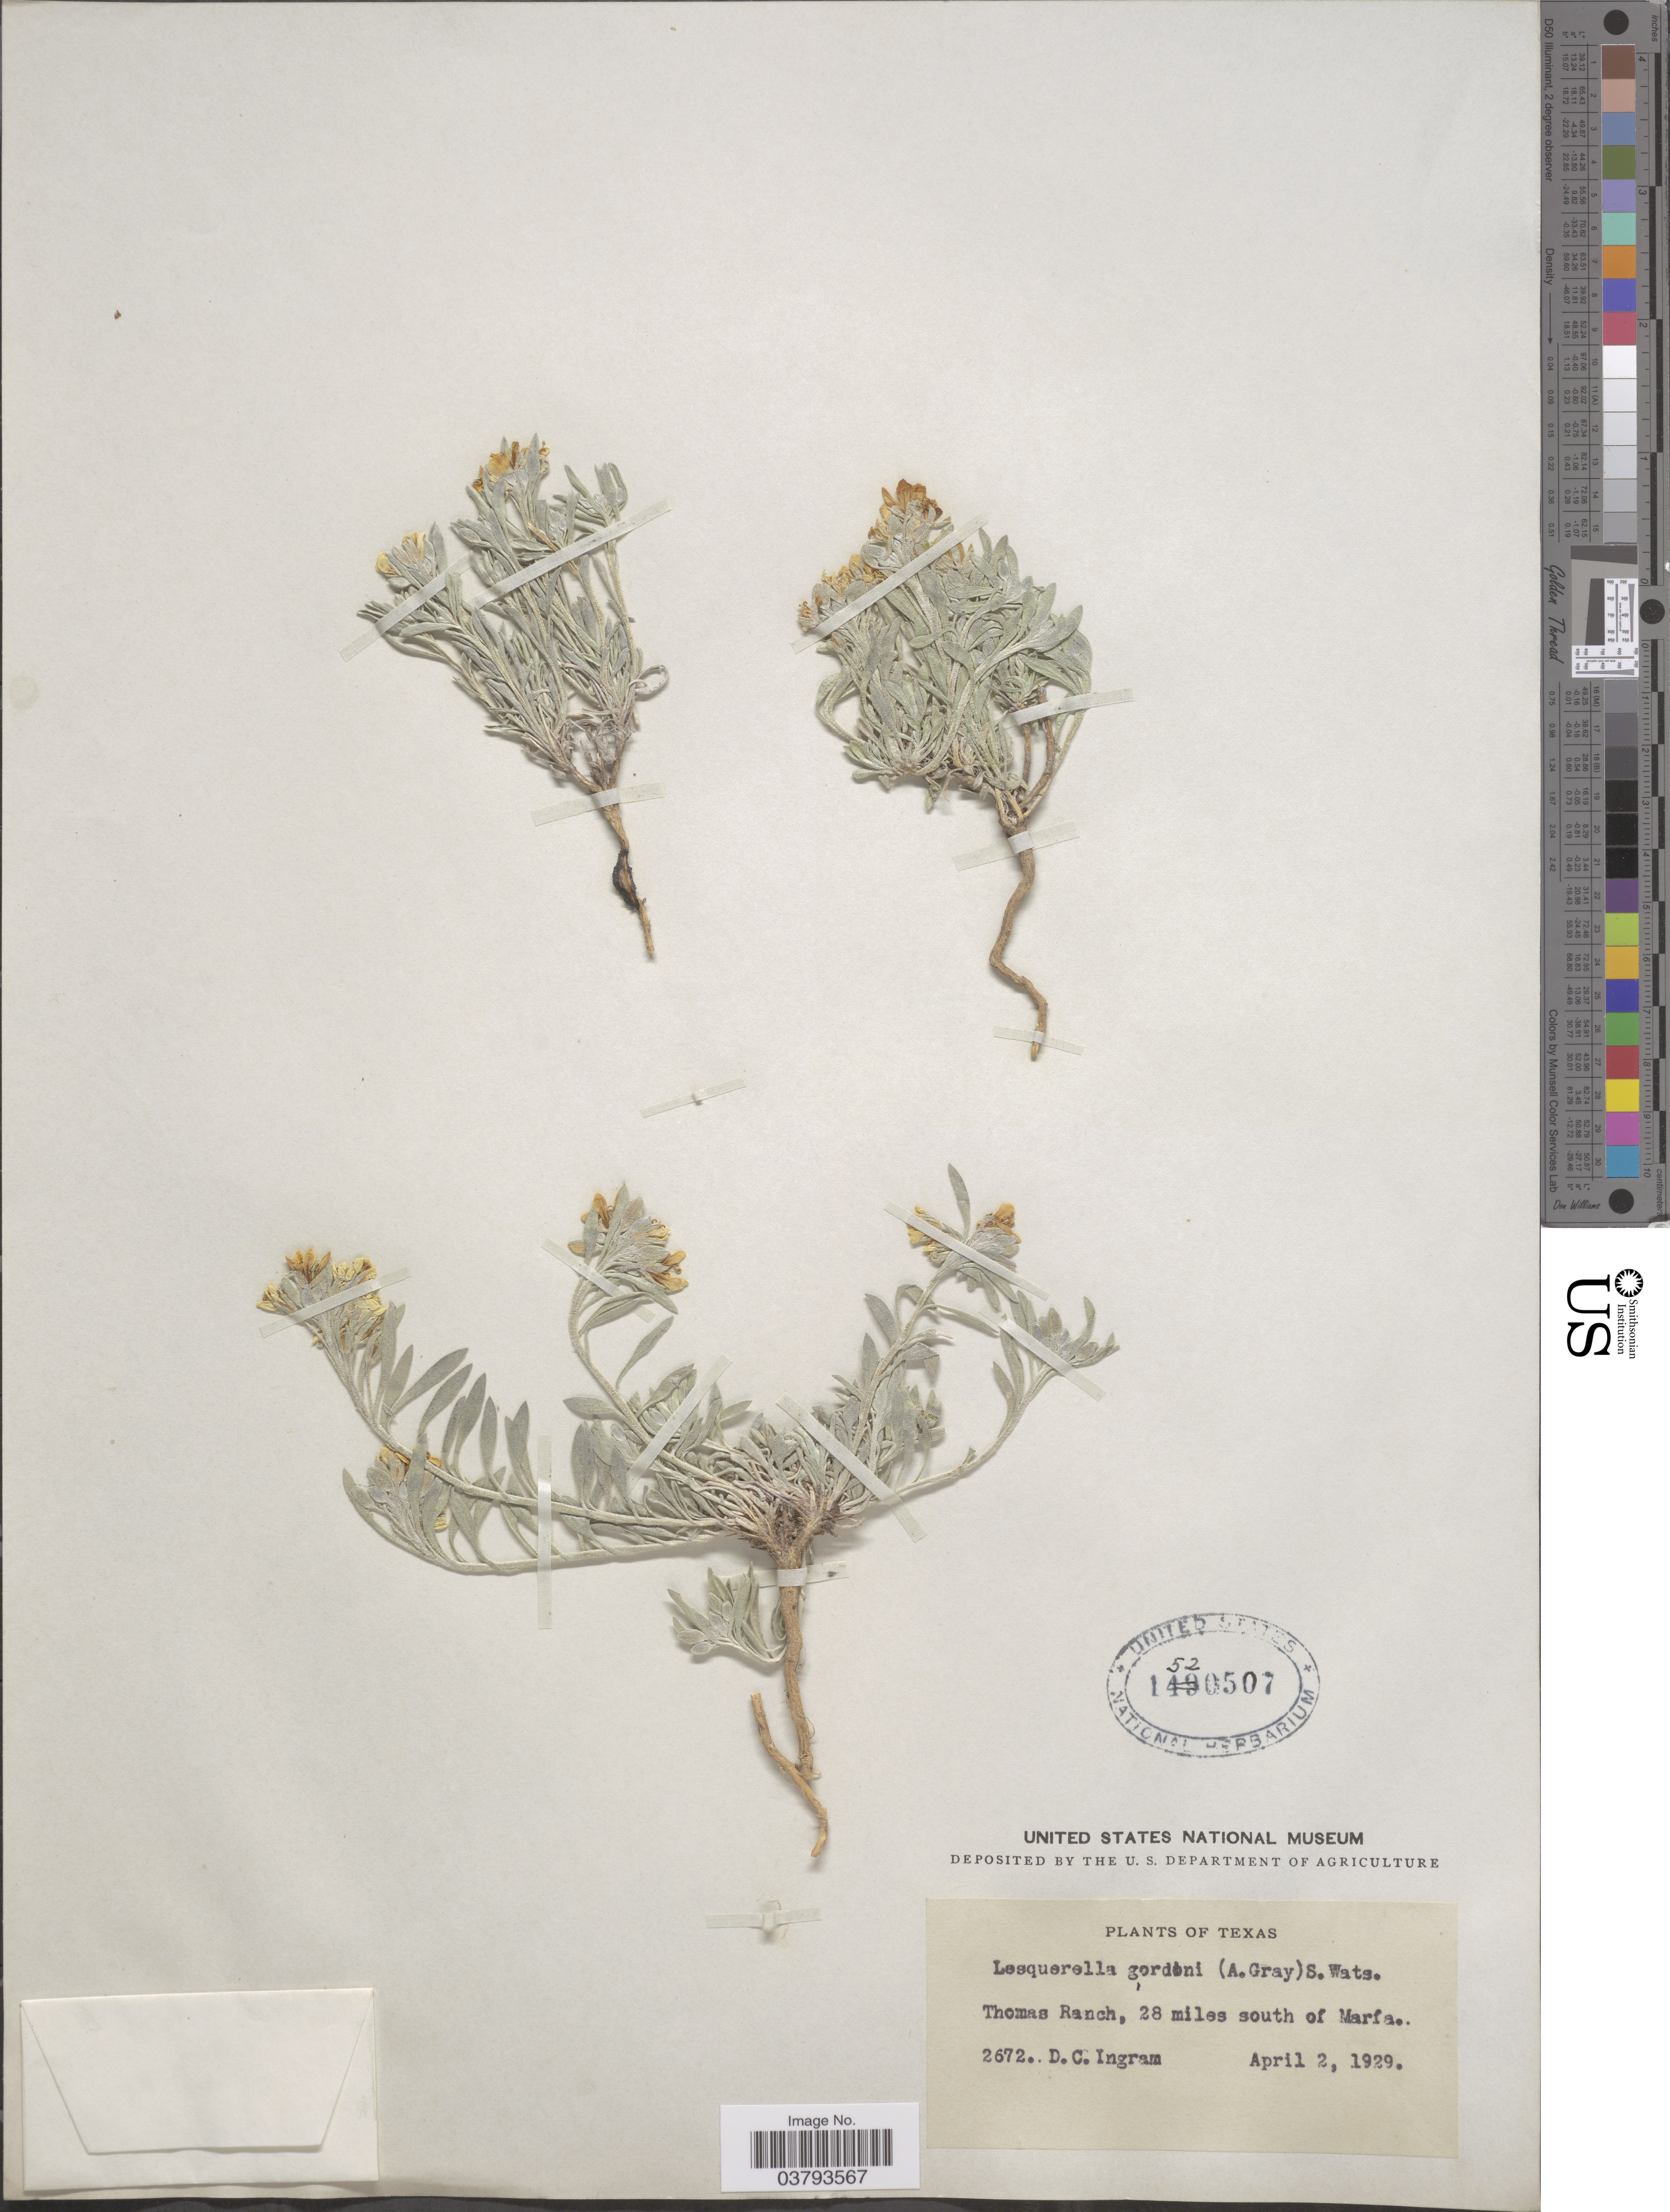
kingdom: Plantae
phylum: Tracheophyta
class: Magnoliopsida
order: Brassicales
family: Brassicaceae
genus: Lesquerella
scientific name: Lesquerella gordonii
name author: (A. Gray) S. Watson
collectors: D. C. Ingram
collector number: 2672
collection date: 1929-04-02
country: United States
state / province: Texas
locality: Thomas Ranch, 28 miles south of María.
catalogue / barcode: US 1520507